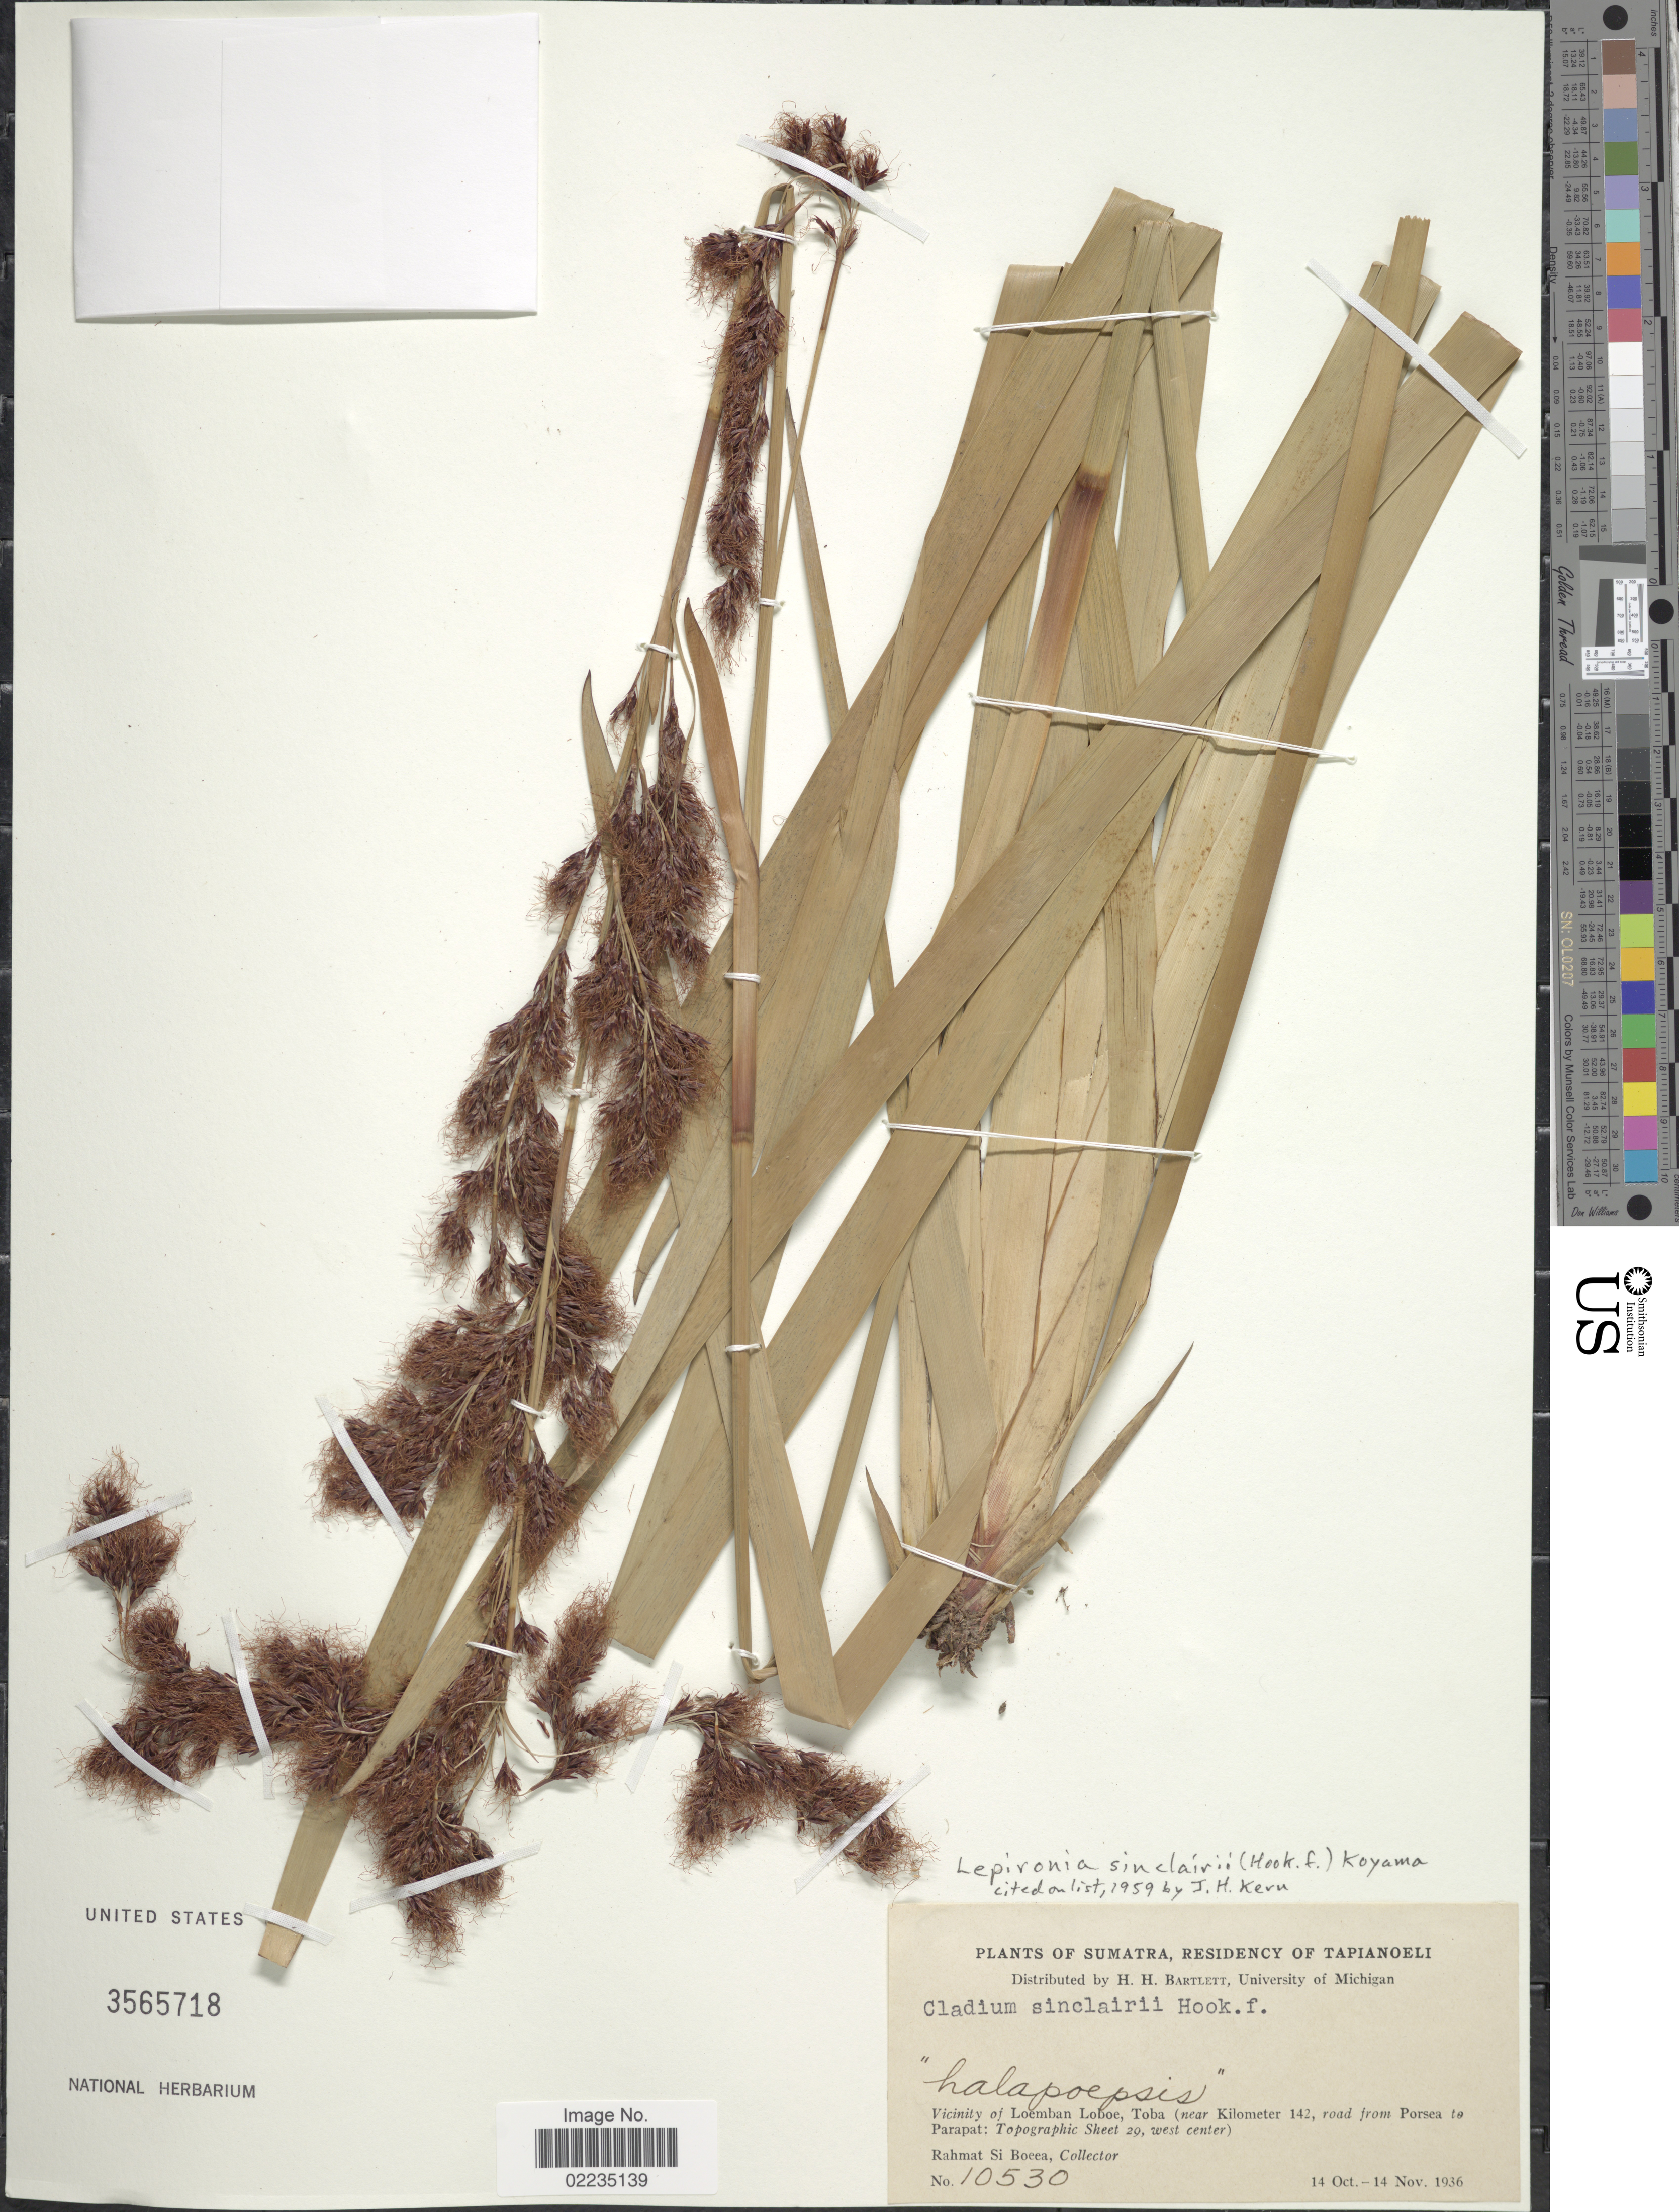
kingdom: Plantae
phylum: Tracheophyta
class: Liliopsida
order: Poales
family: Cyperaceae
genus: Machaerina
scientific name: Machaerina sinclairii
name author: (Hook. f.) T. Koyama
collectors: Rahmat Si Boeea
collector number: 10530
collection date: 1936-10-14/1936-11-14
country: Indonesia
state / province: Sumatra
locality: Sumatra, Residency of Tapianoeli, Vicinity of Loemban Loboe, Toba (near Kilometer 142, road from Porsea to Parapat: Topographic Sheet 29, west center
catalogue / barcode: US 3565718